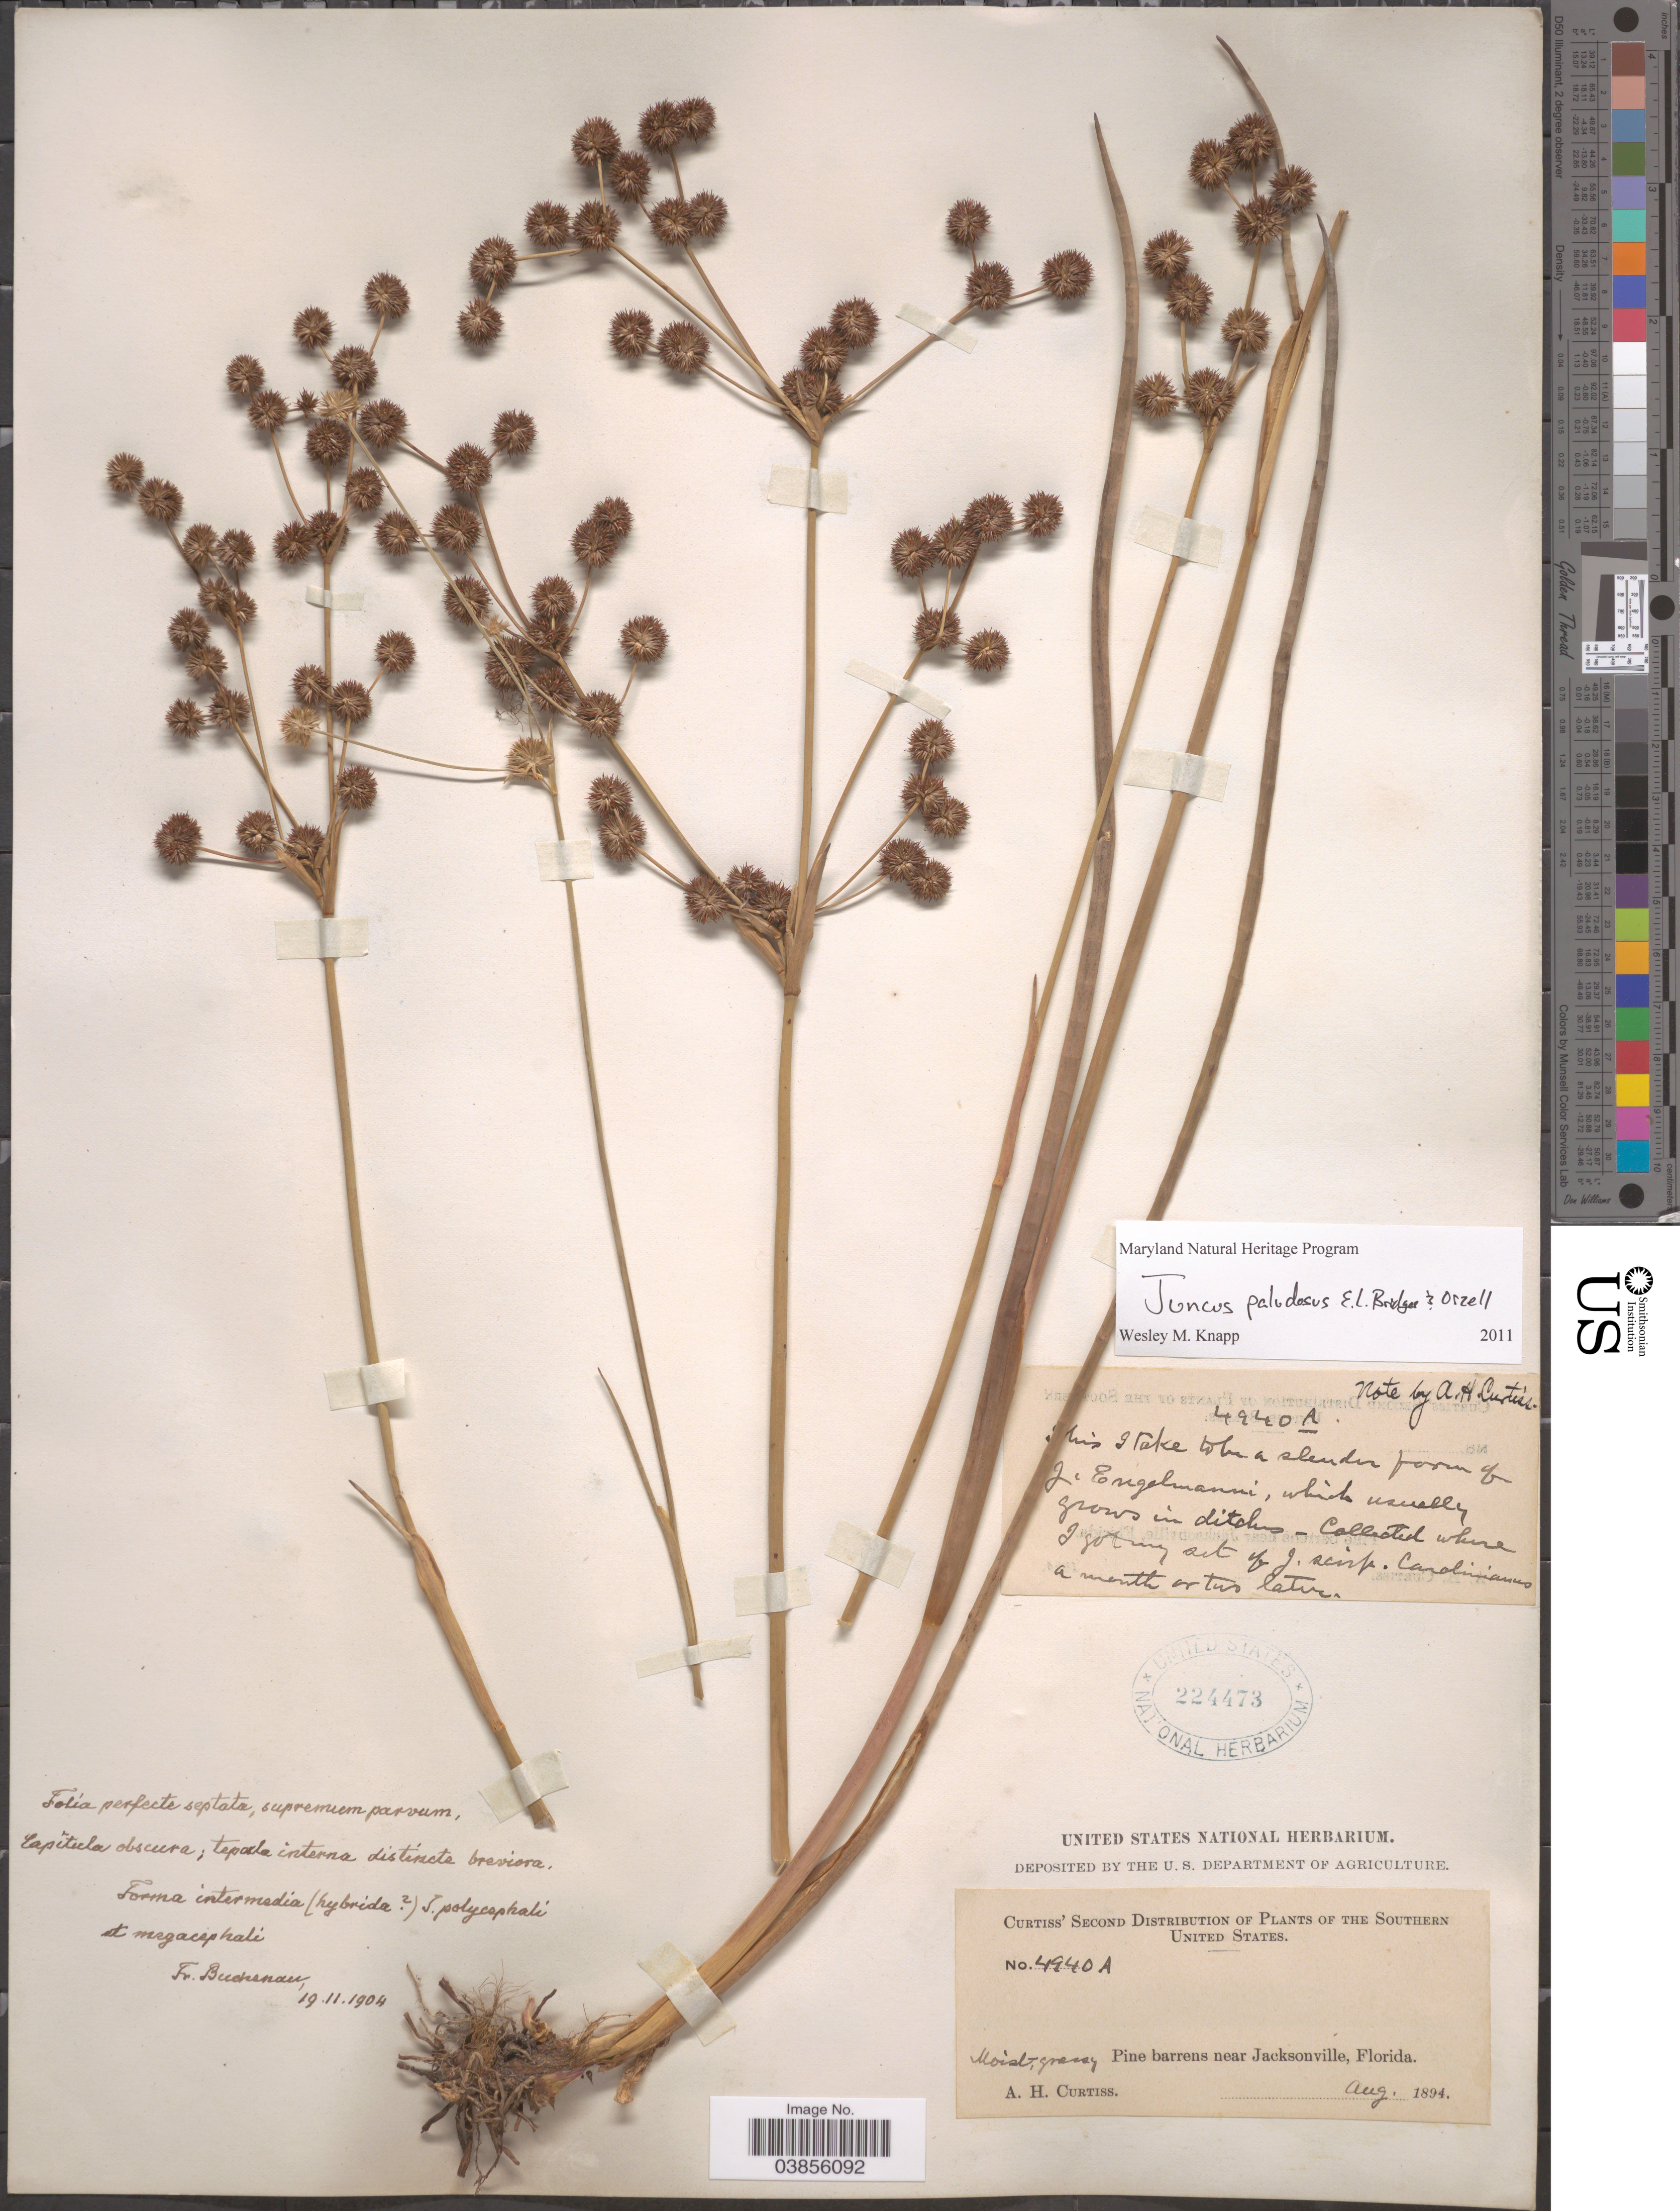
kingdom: Plantae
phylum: Tracheophyta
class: Liliopsida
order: Poales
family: Juncaceae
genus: Juncus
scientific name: Juncus paludosus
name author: E.L. Bridges & Orzell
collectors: A. H. Curtiss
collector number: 4940A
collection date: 1894-08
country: United States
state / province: Florida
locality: Pine barrens near Jacksonville.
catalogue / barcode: US 224473